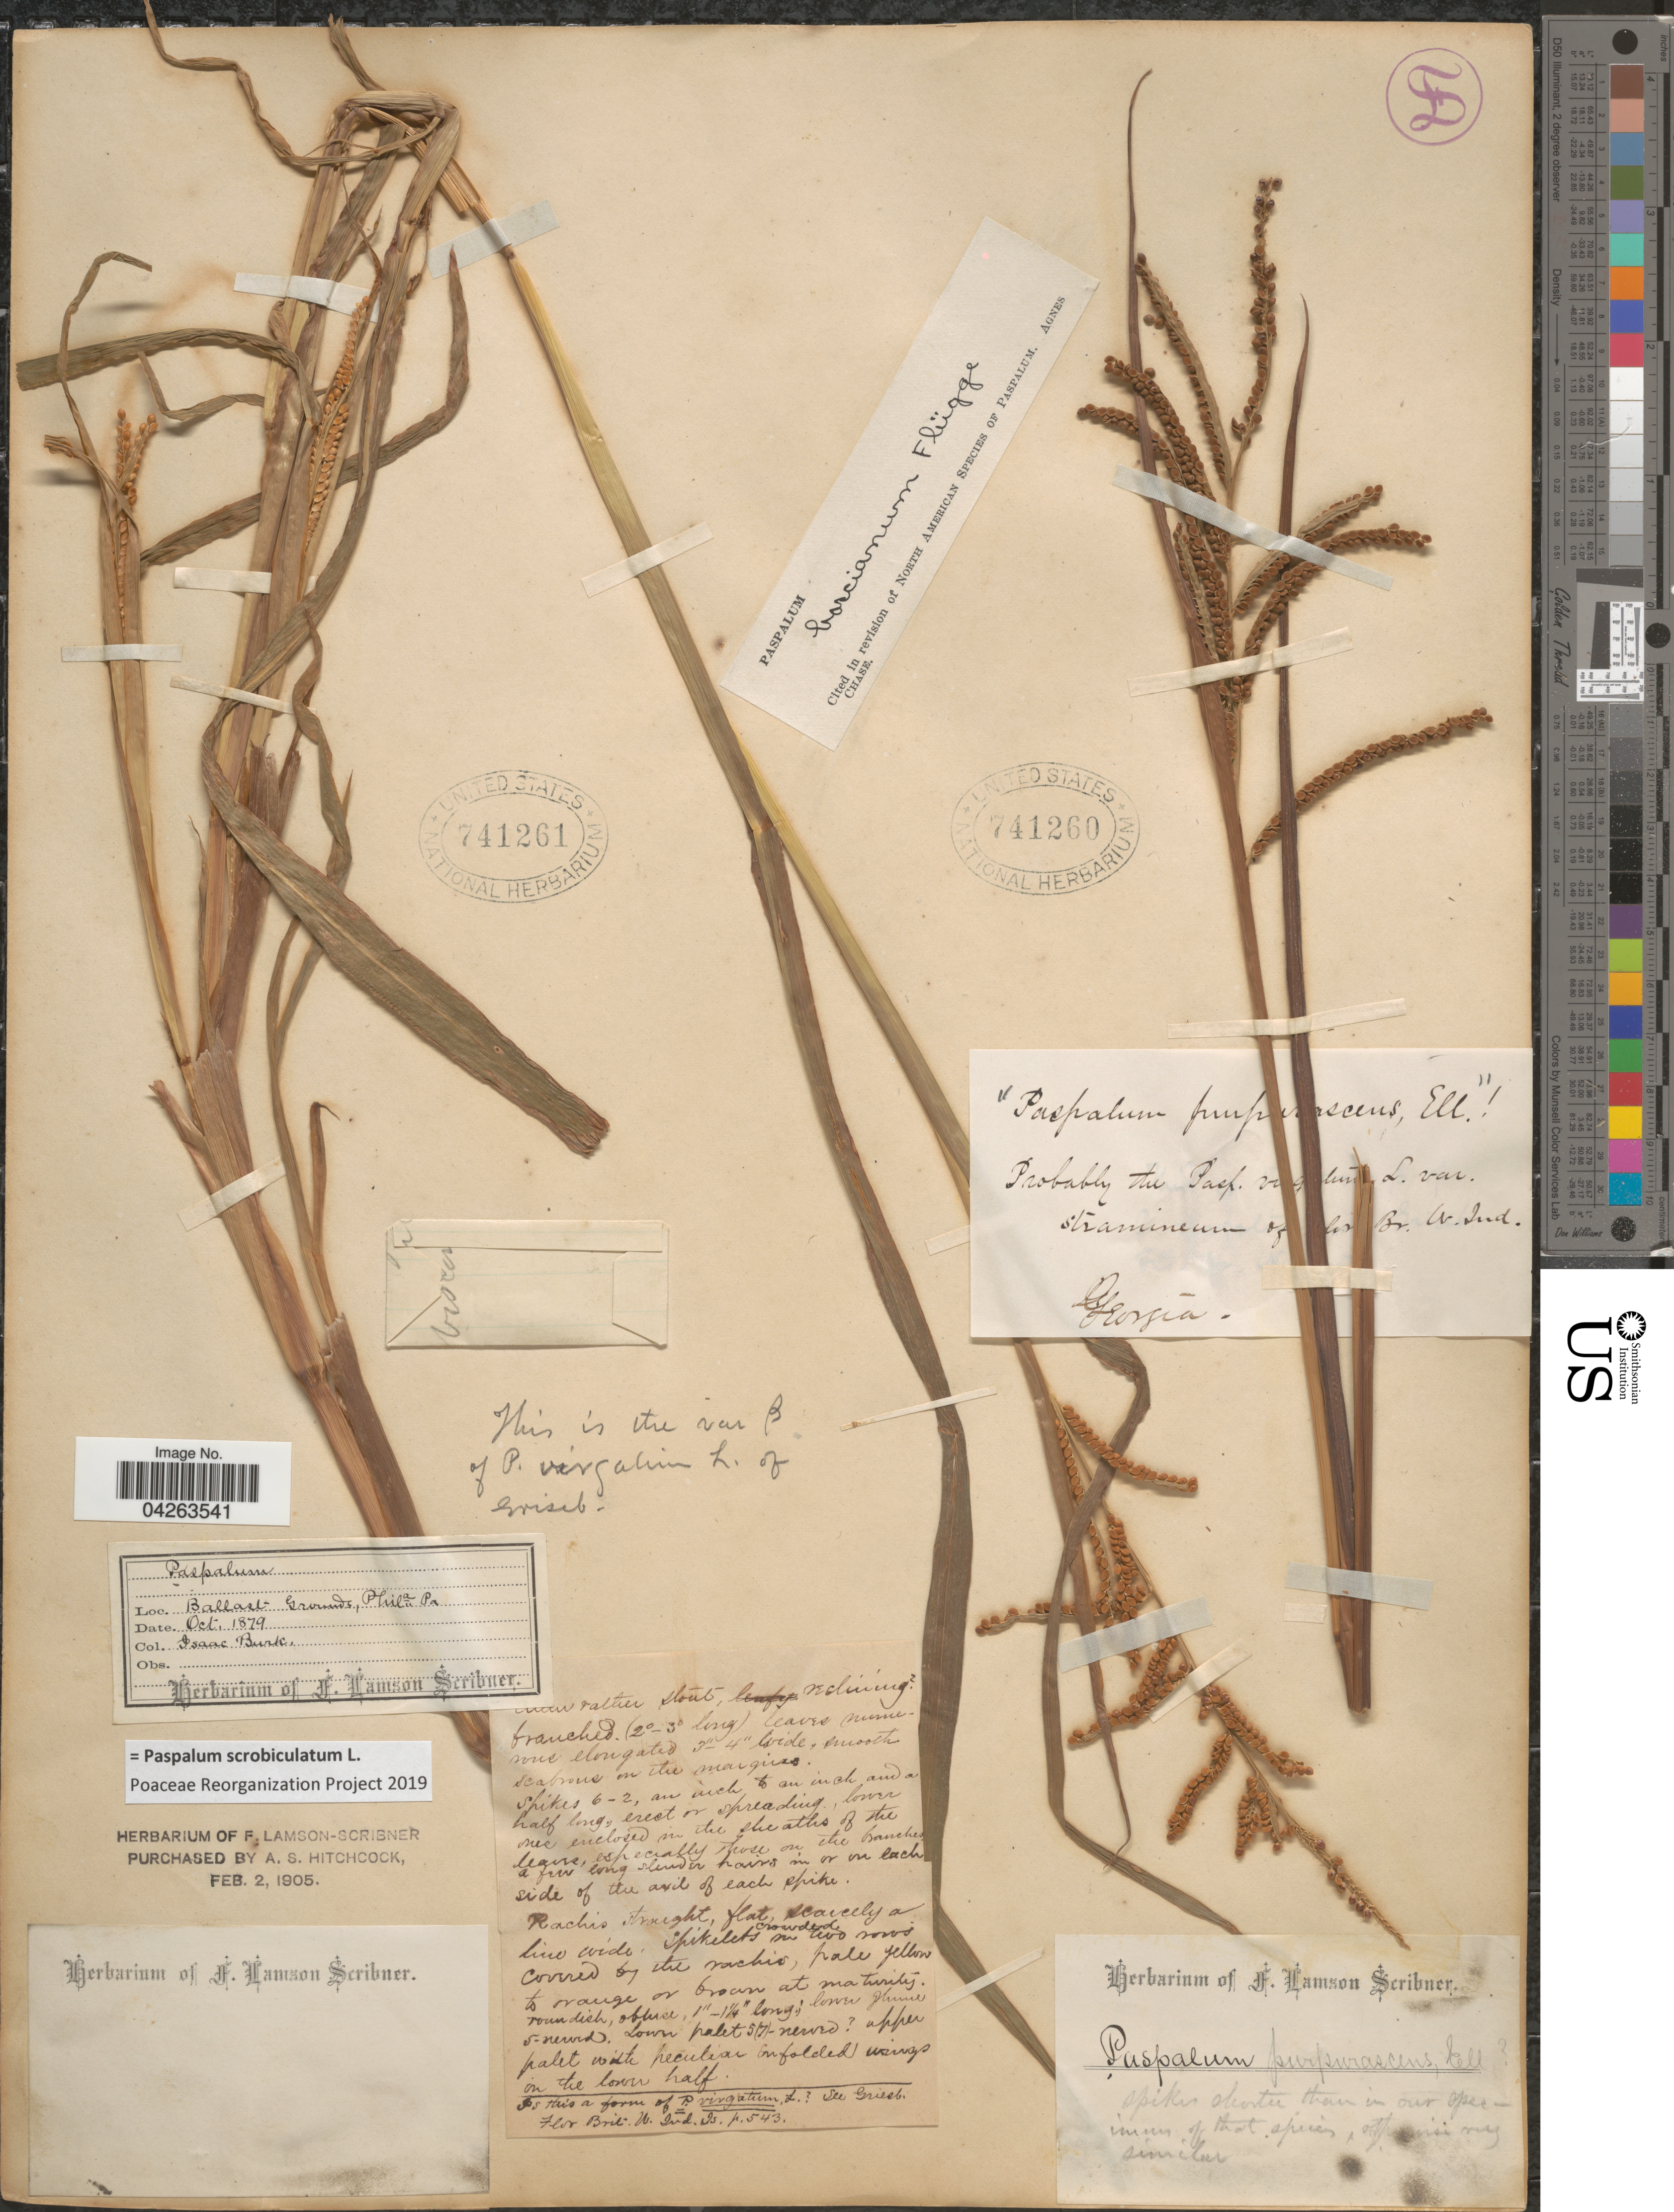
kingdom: Plantae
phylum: Tracheophyta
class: Liliopsida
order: Poales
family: Poaceae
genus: Paspalum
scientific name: Paspalum scrobiculatum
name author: L.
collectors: I. Burk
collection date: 1879-10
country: United States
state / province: Pennsylvania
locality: Ballast Grounds, Phila.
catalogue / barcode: US 741261